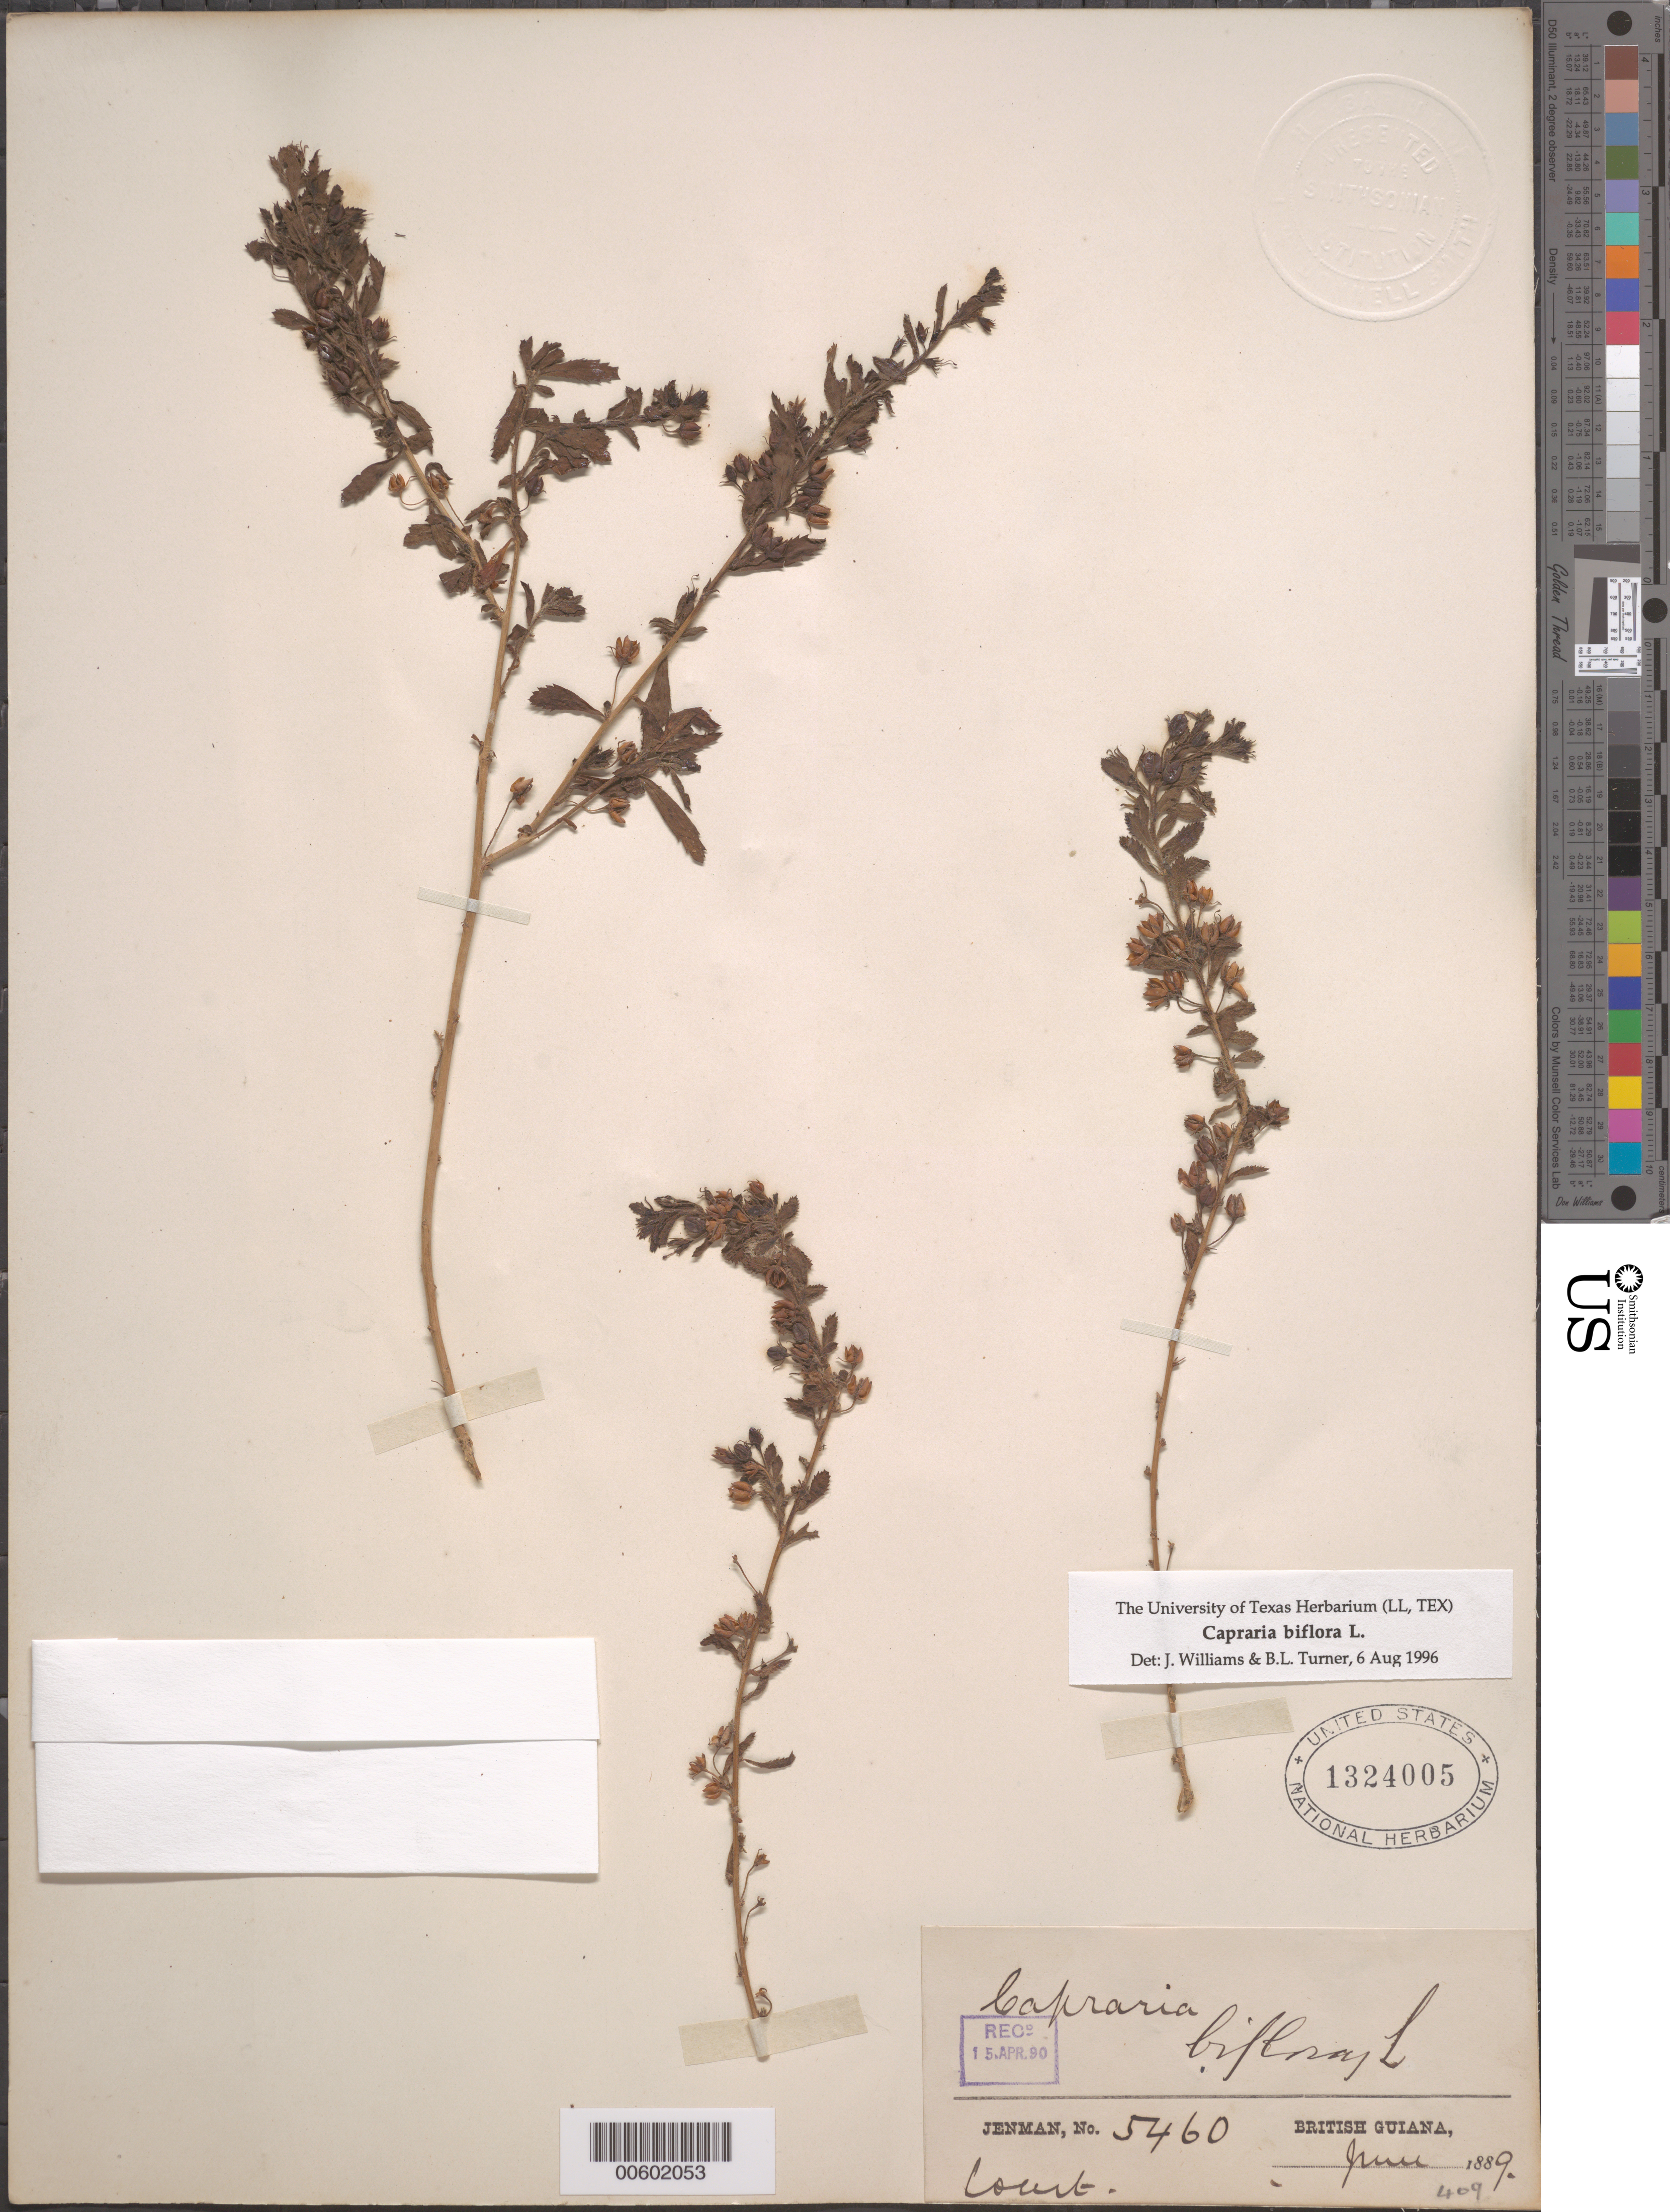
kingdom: Plantae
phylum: Tracheophyta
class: Magnoliopsida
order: Lamiales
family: Scrophulariaceae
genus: Capraria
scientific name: Capraria biflora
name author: L.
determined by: Williams, J.; Turner, B. L.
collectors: G. S. Jenman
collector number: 5460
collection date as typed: June 1889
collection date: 1889-06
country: Guyana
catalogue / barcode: US 1324005